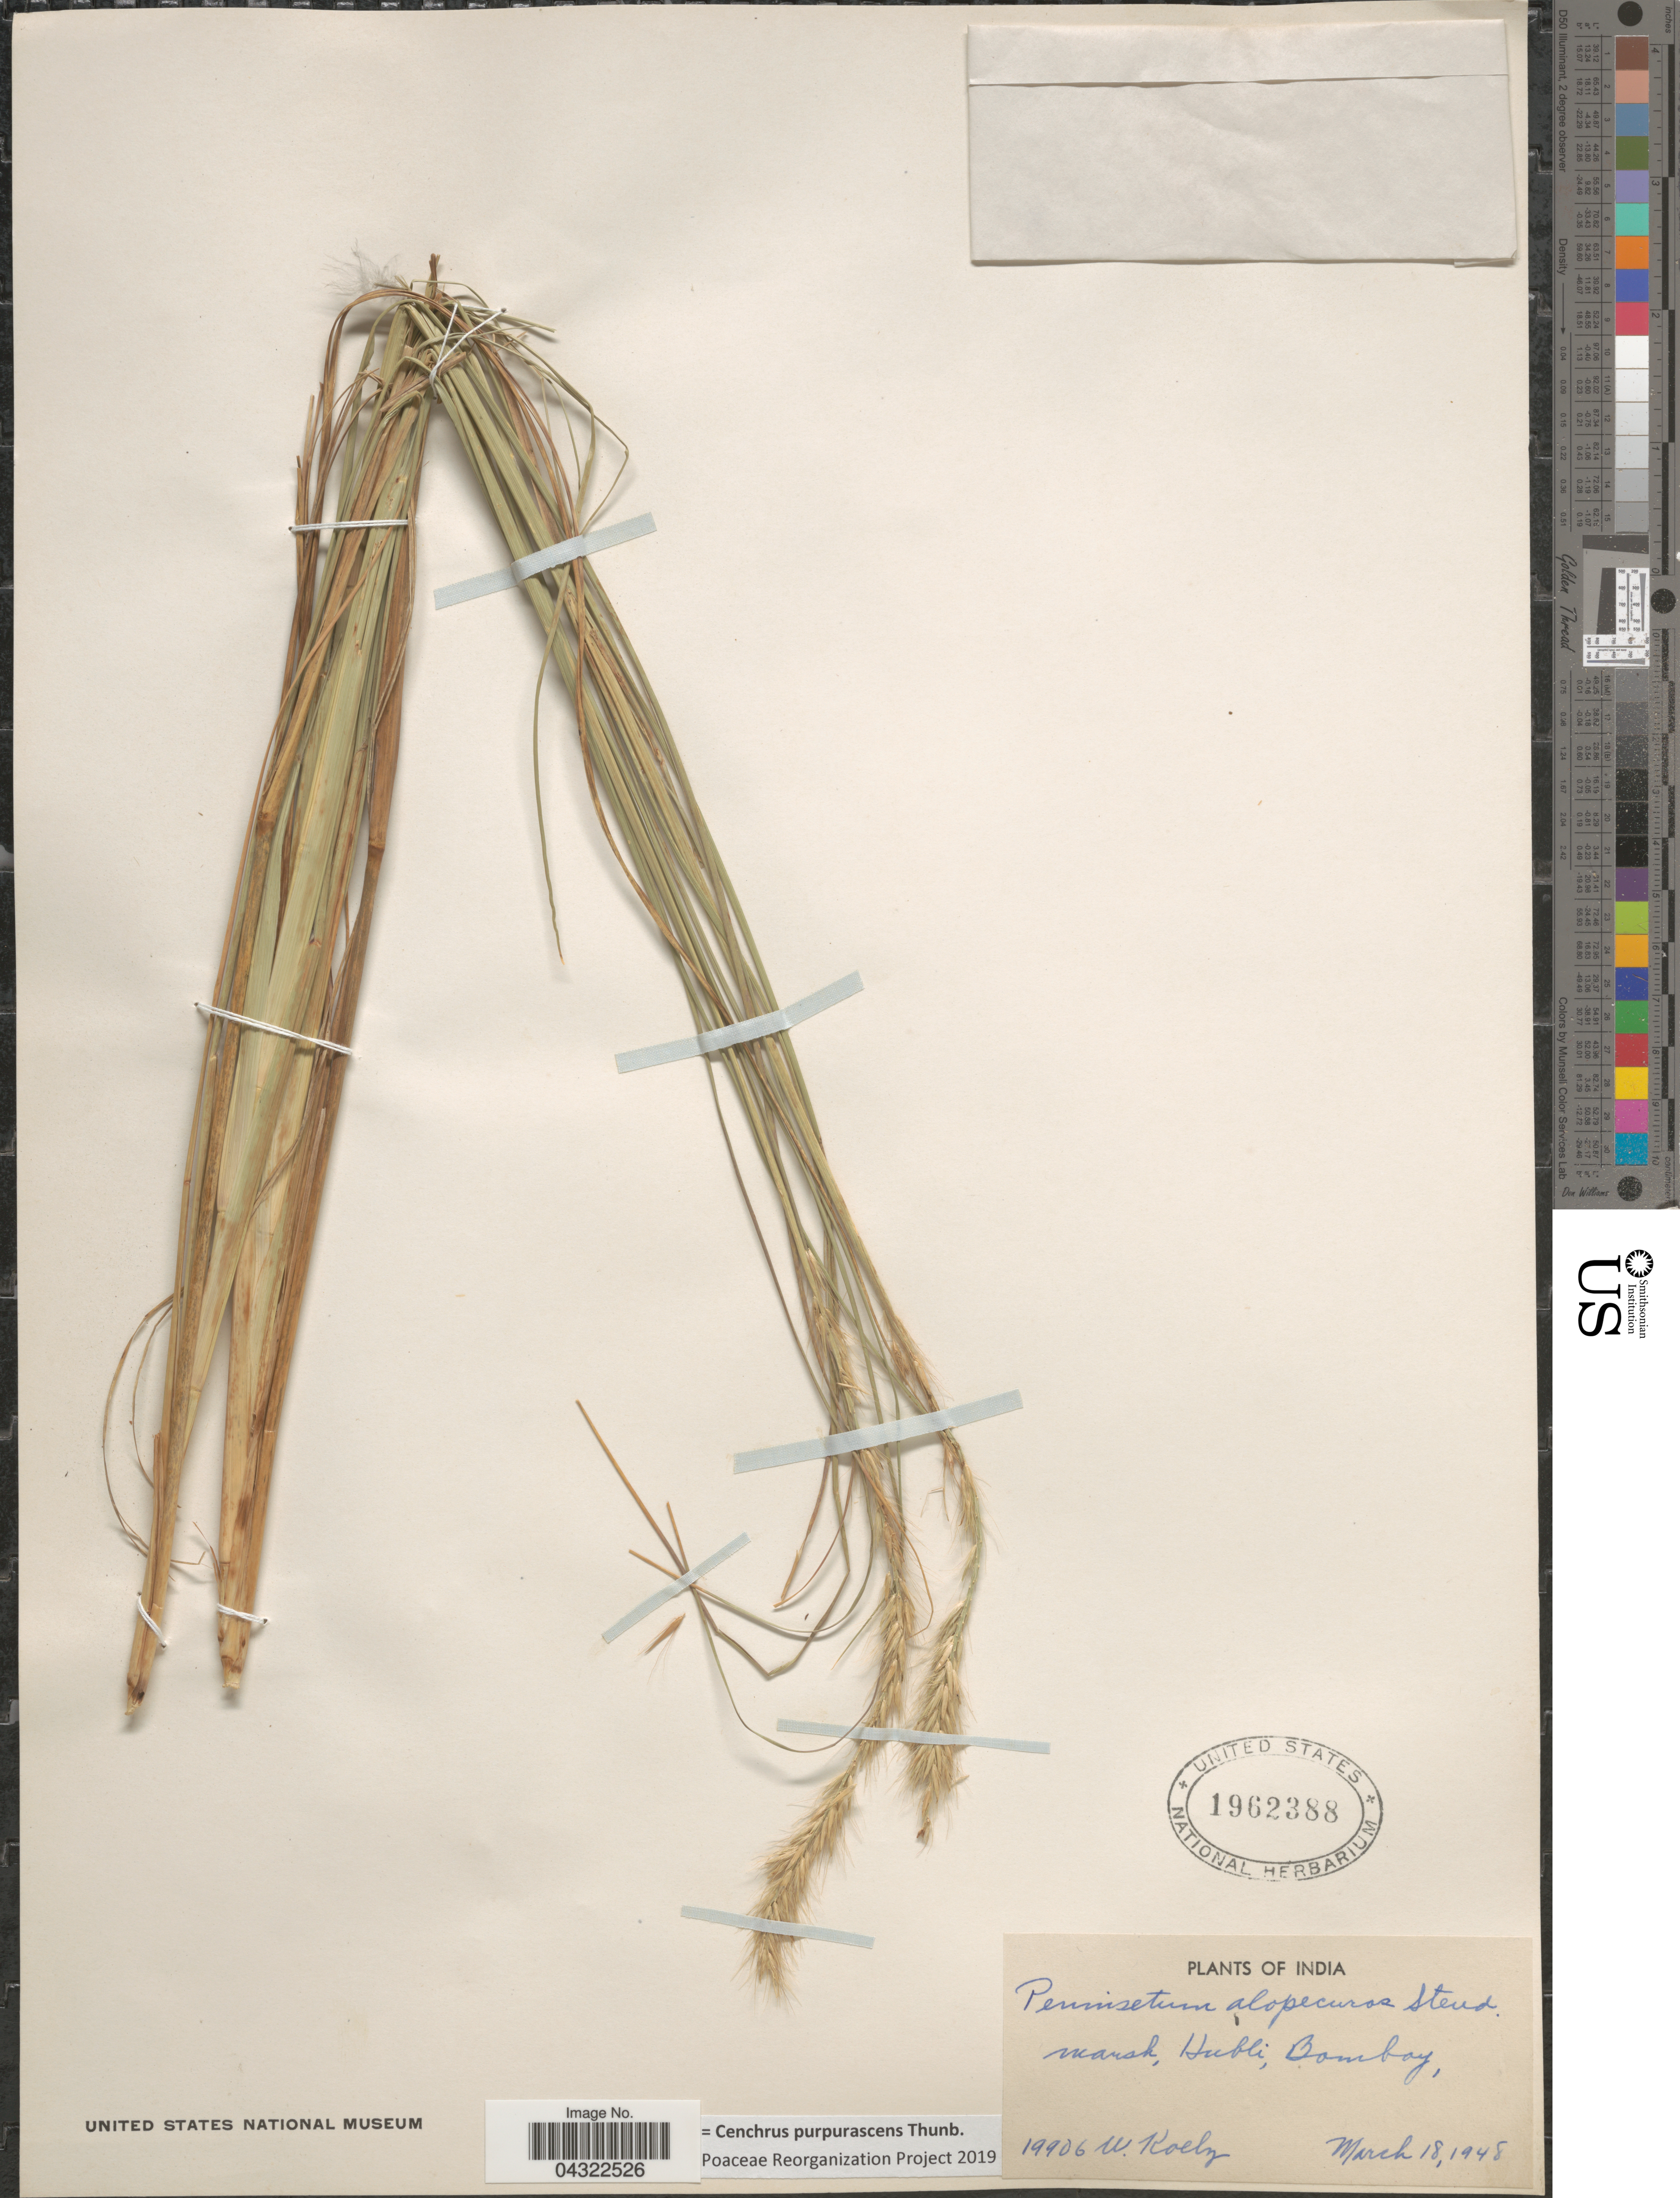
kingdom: Plantae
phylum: Tracheophyta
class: Liliopsida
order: Poales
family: Poaceae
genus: Cenchrus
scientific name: Cenchrus purpurascens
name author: Thunb.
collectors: W. Koelz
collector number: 19906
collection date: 1948-03-18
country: India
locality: Marsh, Hubli, Bombay.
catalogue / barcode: US 1962388